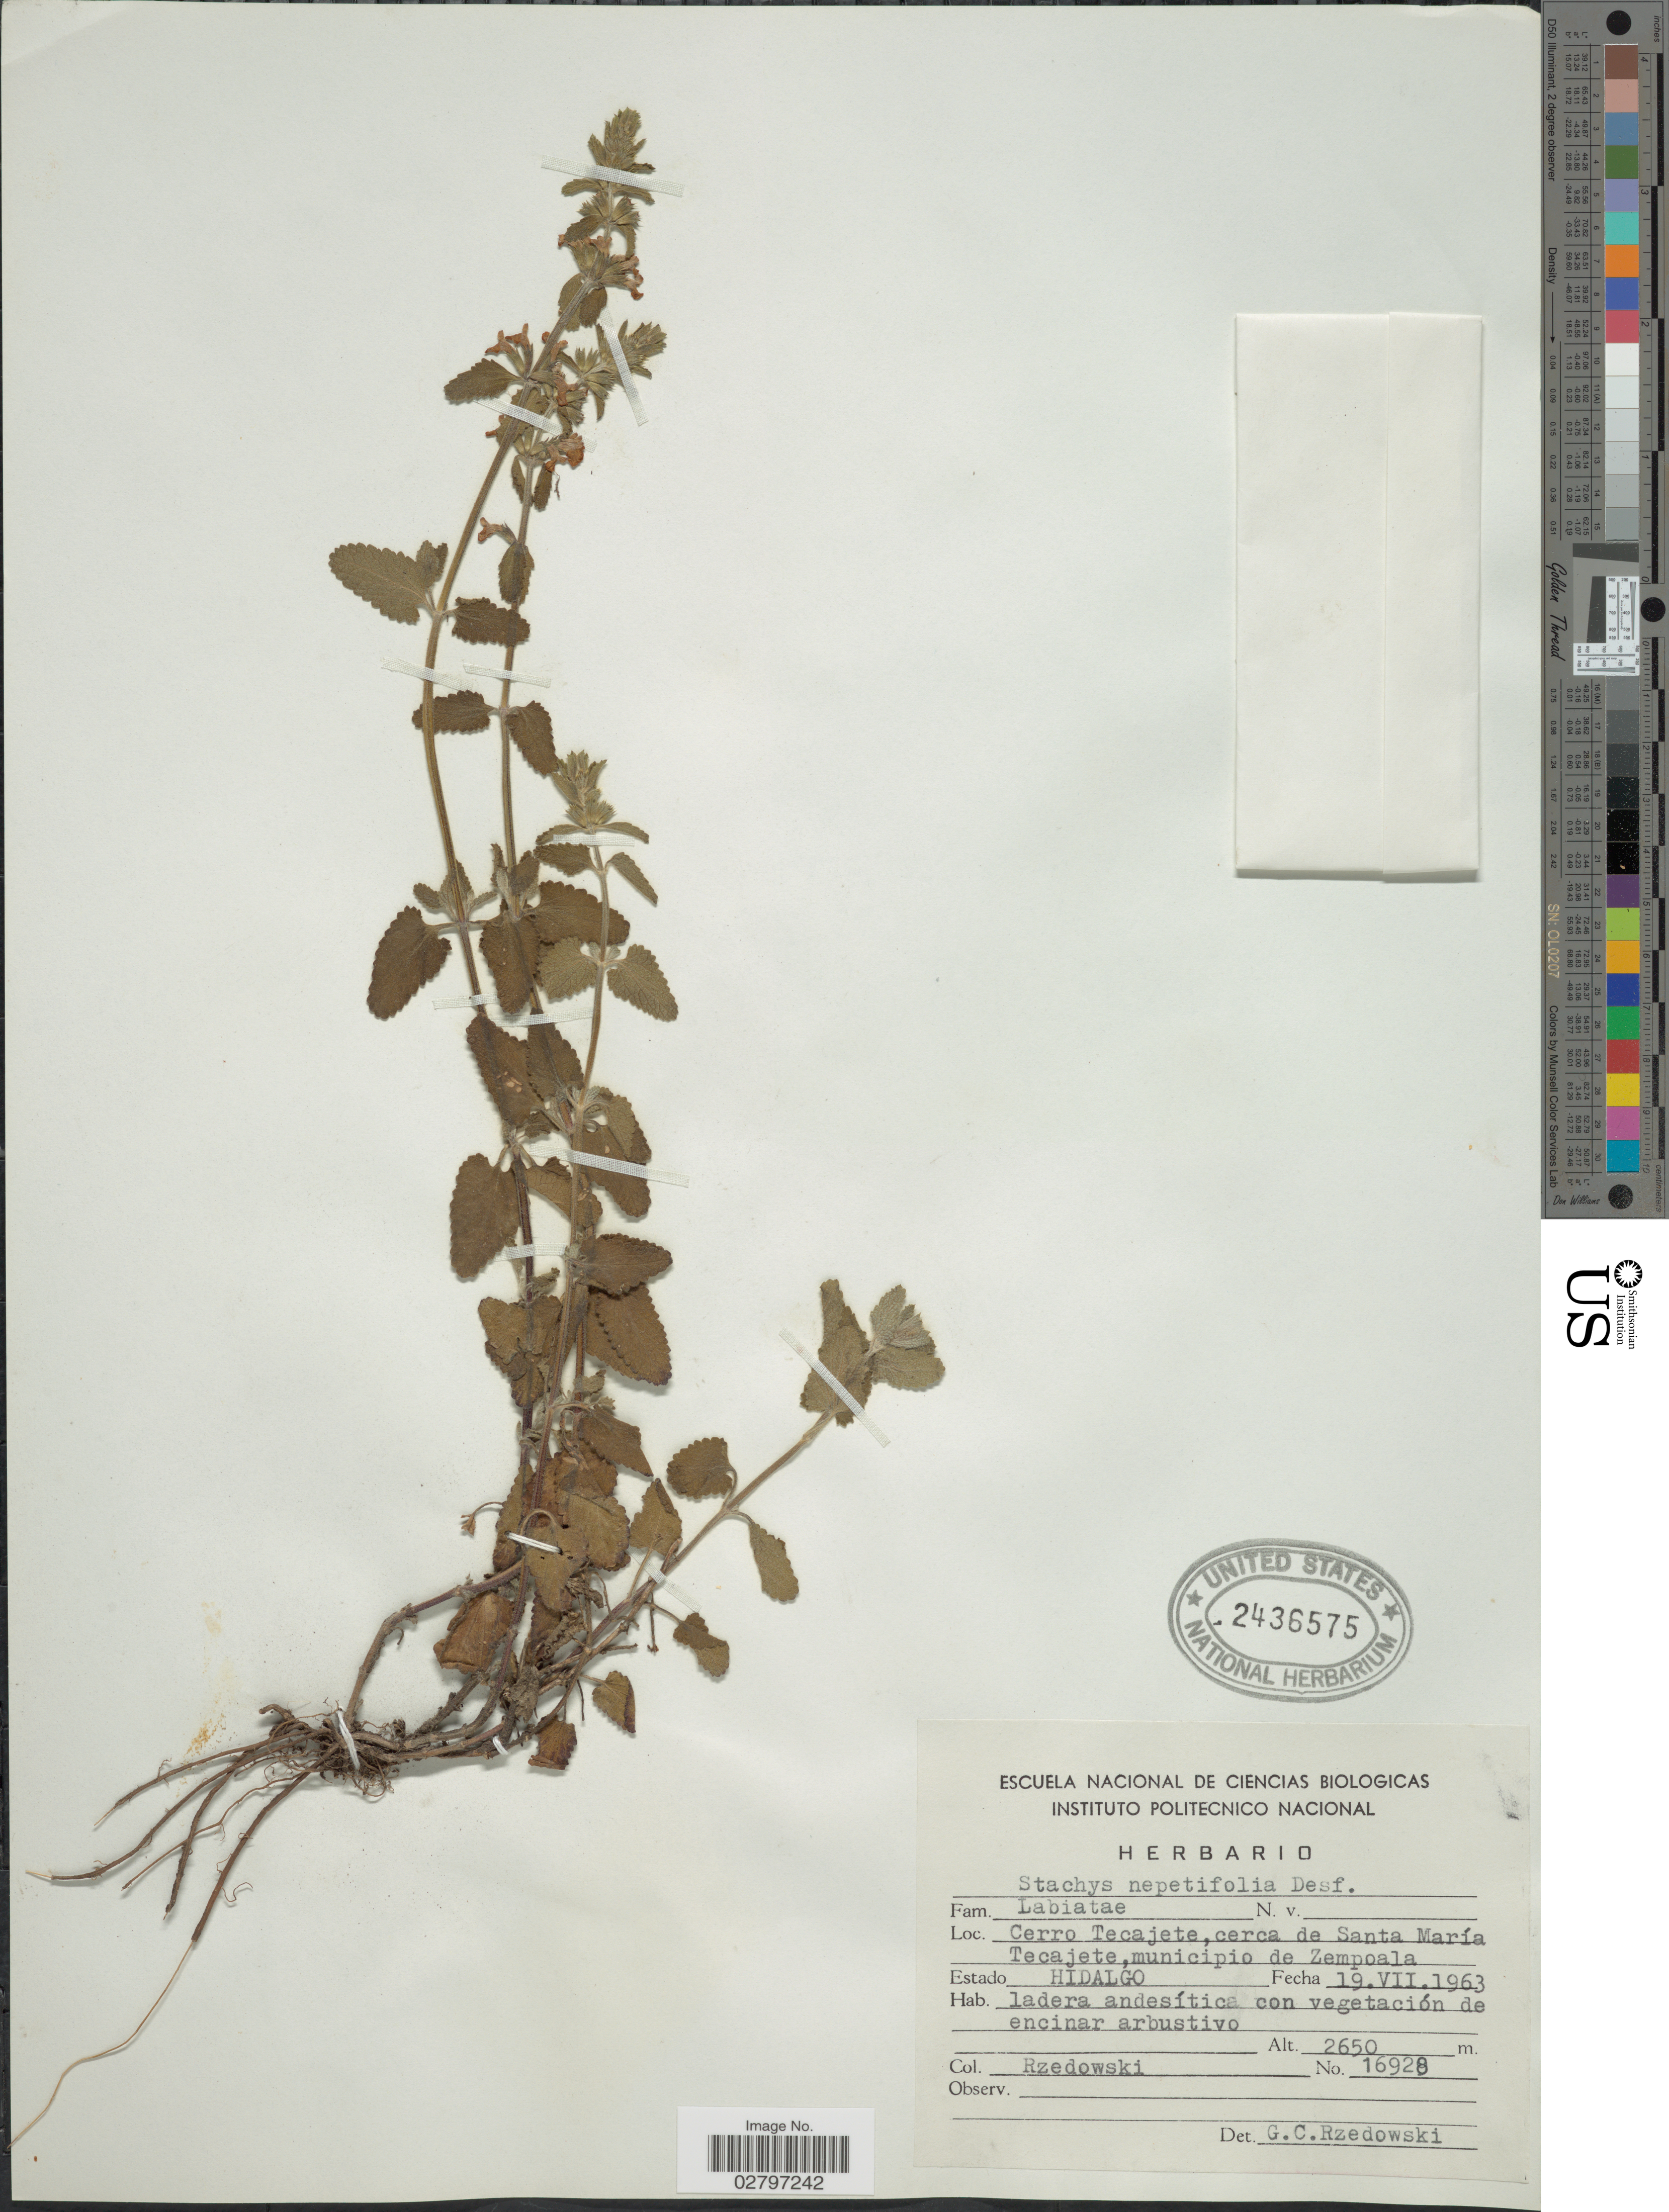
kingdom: Plantae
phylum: Tracheophyta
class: Magnoliopsida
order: Lamiales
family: Lamiaceae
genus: Stachys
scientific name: Stachys nepetifolia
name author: Desf.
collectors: Rzedowski, --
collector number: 16928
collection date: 1963-07-19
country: Mexico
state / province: Hidalgo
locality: Cerro Tecajete, cerca de Santa María Tecajete, municipio de Zempoala. Estado Hidalgo.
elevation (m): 2650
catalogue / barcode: US 2436575